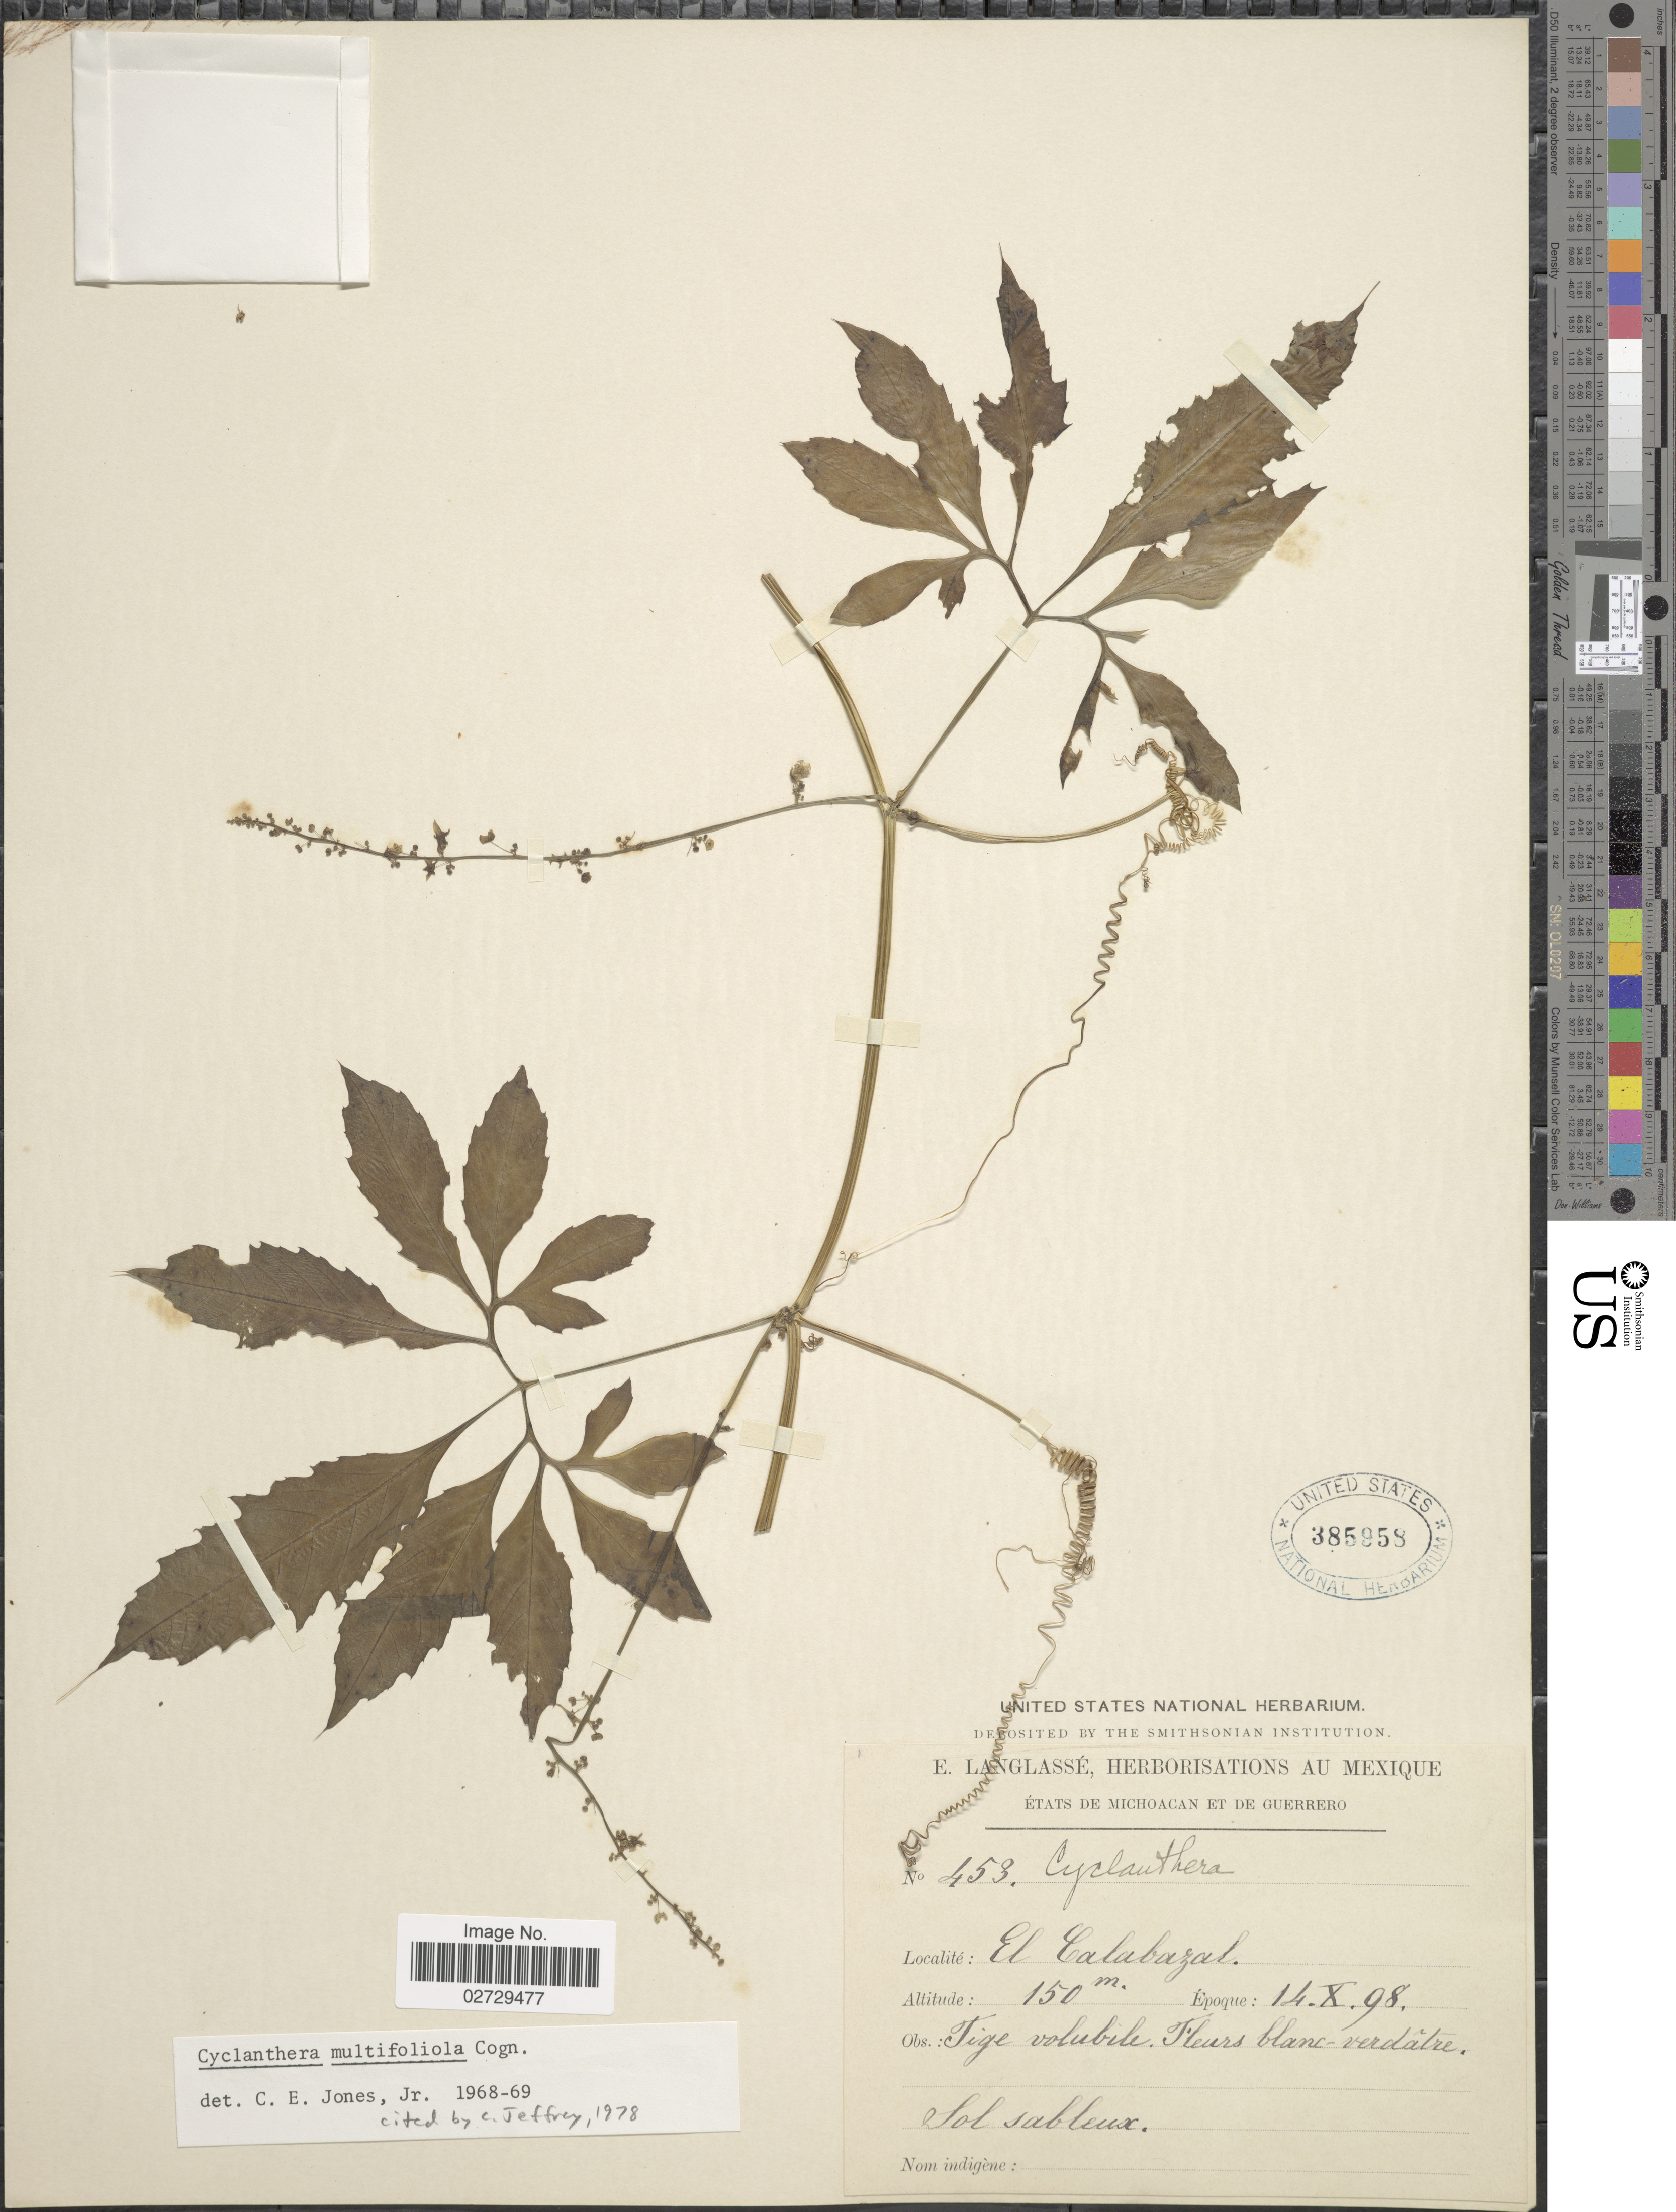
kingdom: Plantae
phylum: Tracheophyta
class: Magnoliopsida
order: Cucurbitales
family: Cucurbitaceae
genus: Cyclanthera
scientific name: Cyclanthera multifoliolata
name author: Cogn.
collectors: E. Langlassé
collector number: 453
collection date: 1898-10-14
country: Mexico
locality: Etats de Michoacan et de Guerrero. El Calabazal.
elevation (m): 150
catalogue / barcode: US 385958